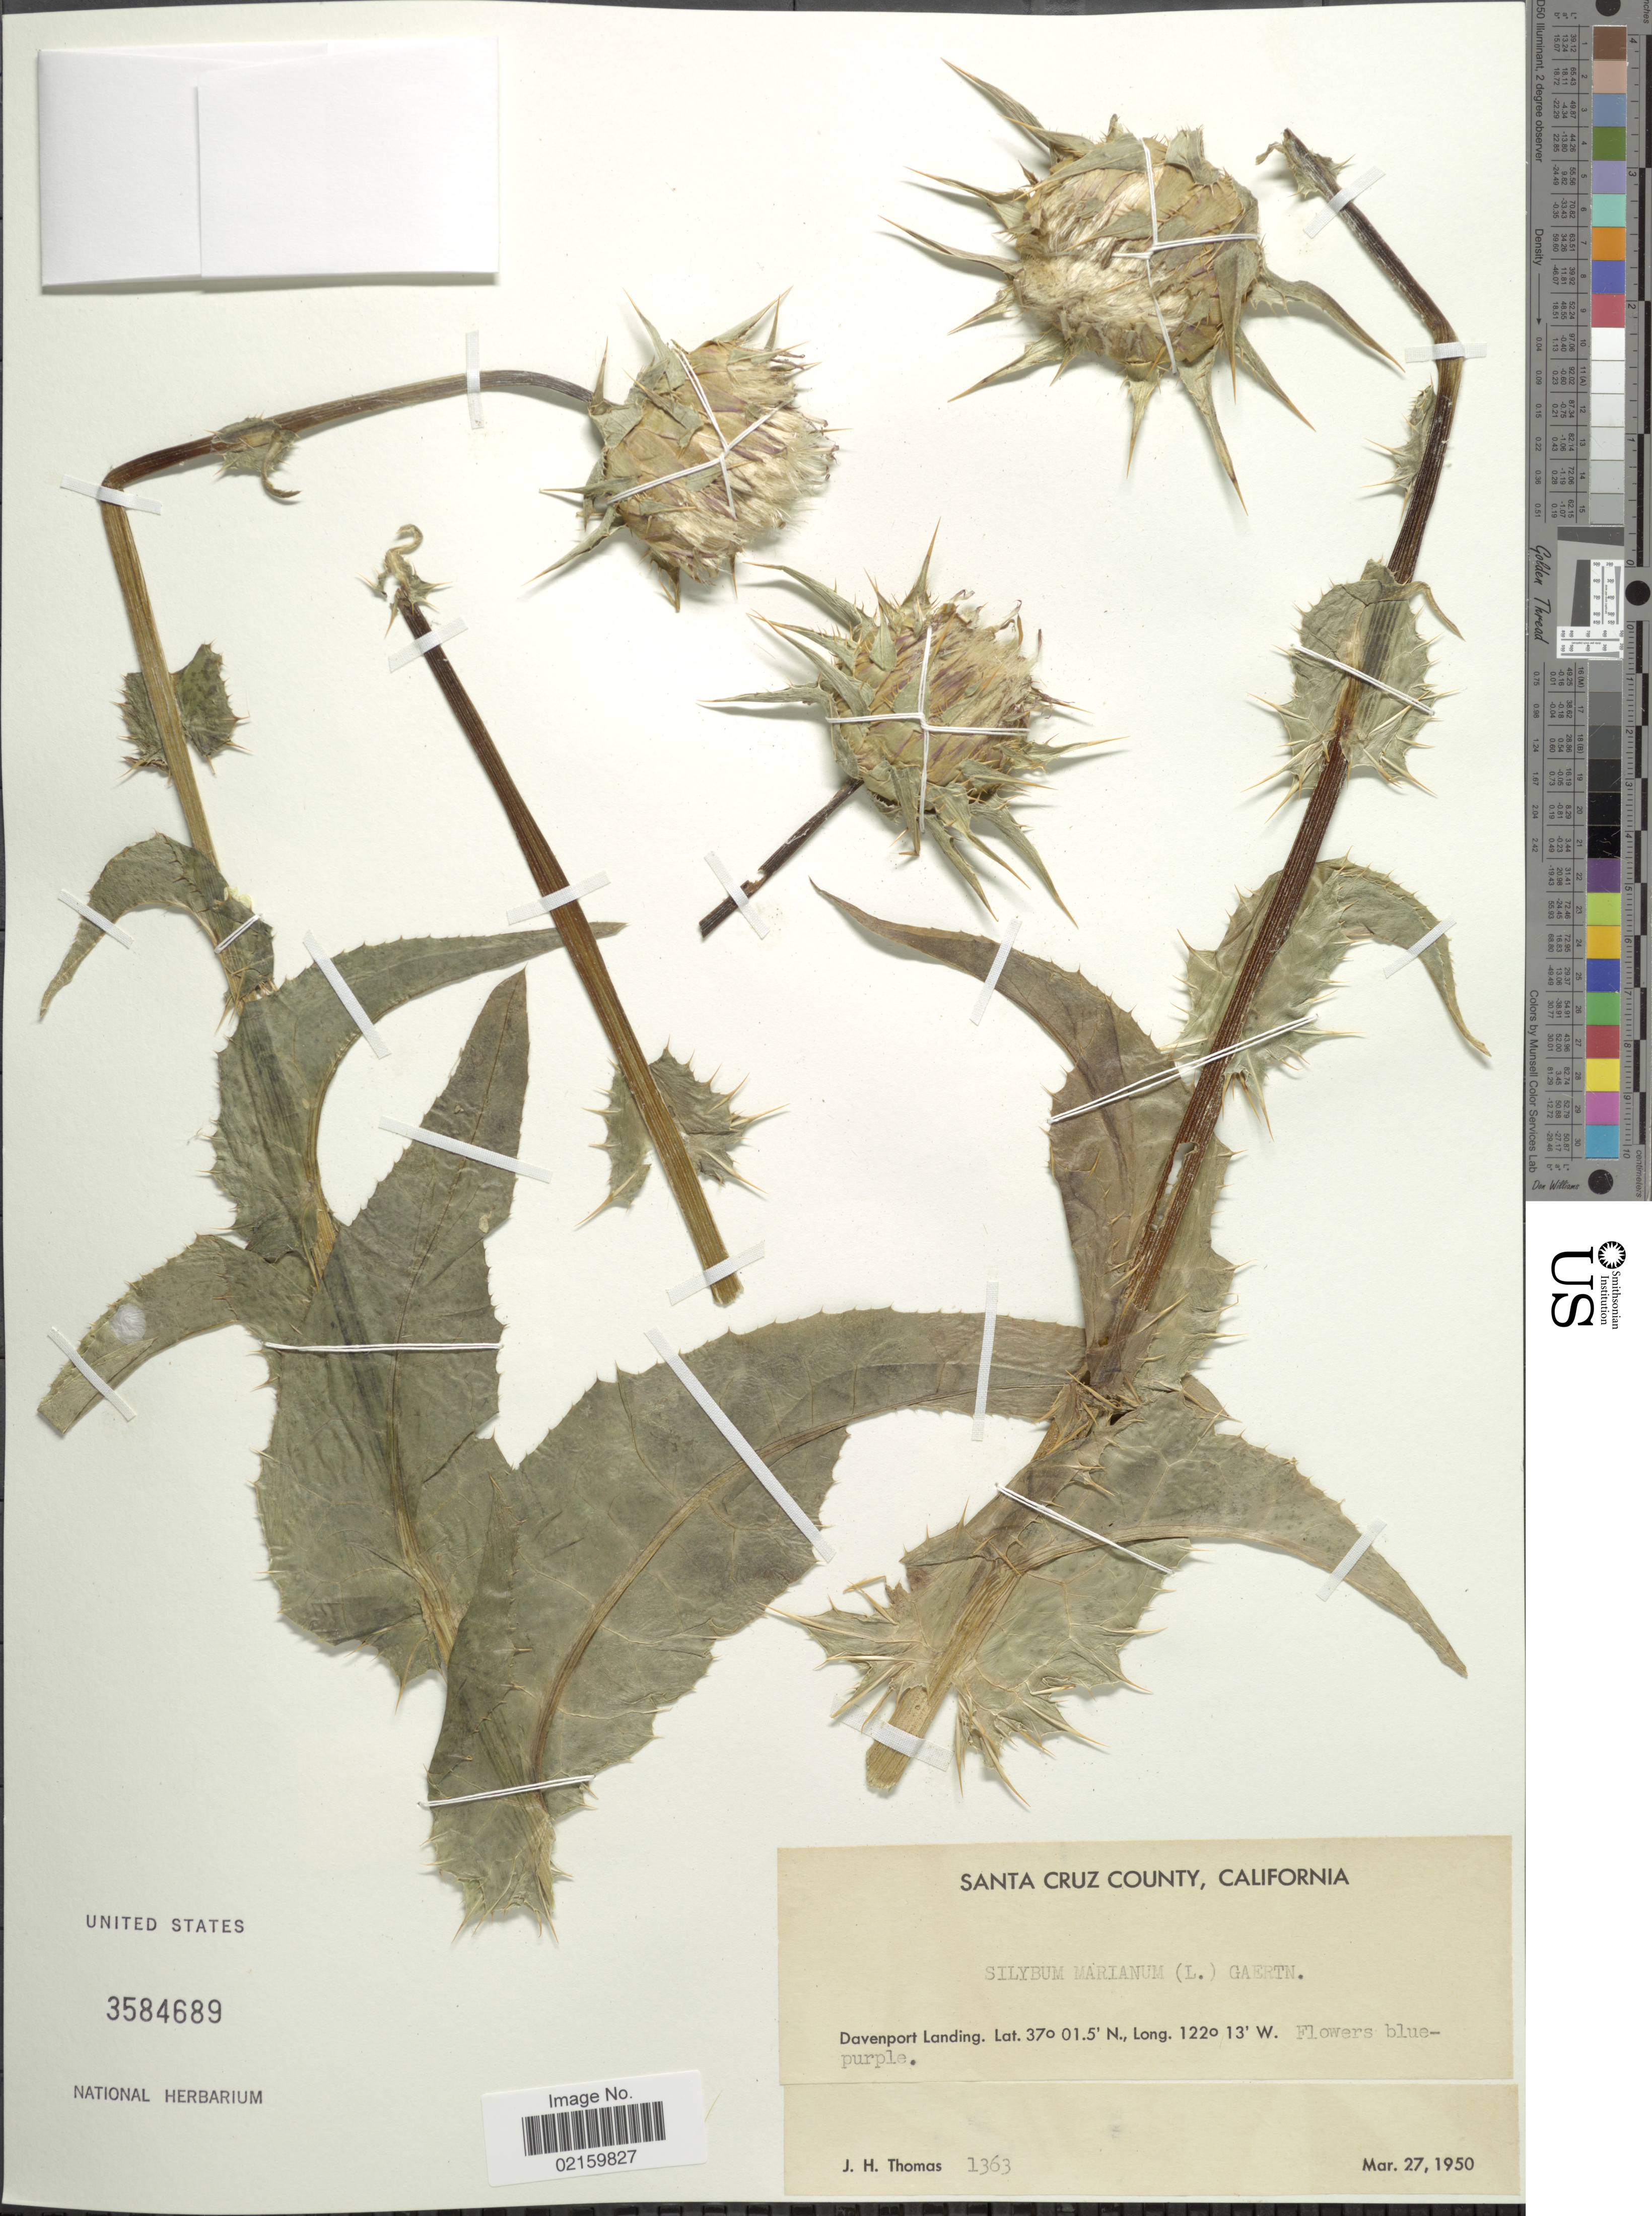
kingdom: Plantae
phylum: Tracheophyta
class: Magnoliopsida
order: Asterales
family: Asteraceae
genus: Silybum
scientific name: Silybum marianum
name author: (L.) Gaertn.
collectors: J. H. Thomas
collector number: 1363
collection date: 1950-03-27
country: United States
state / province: California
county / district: Santa Cruz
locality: Santa Cruz County, California. Davenport Landing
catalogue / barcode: US 3584689